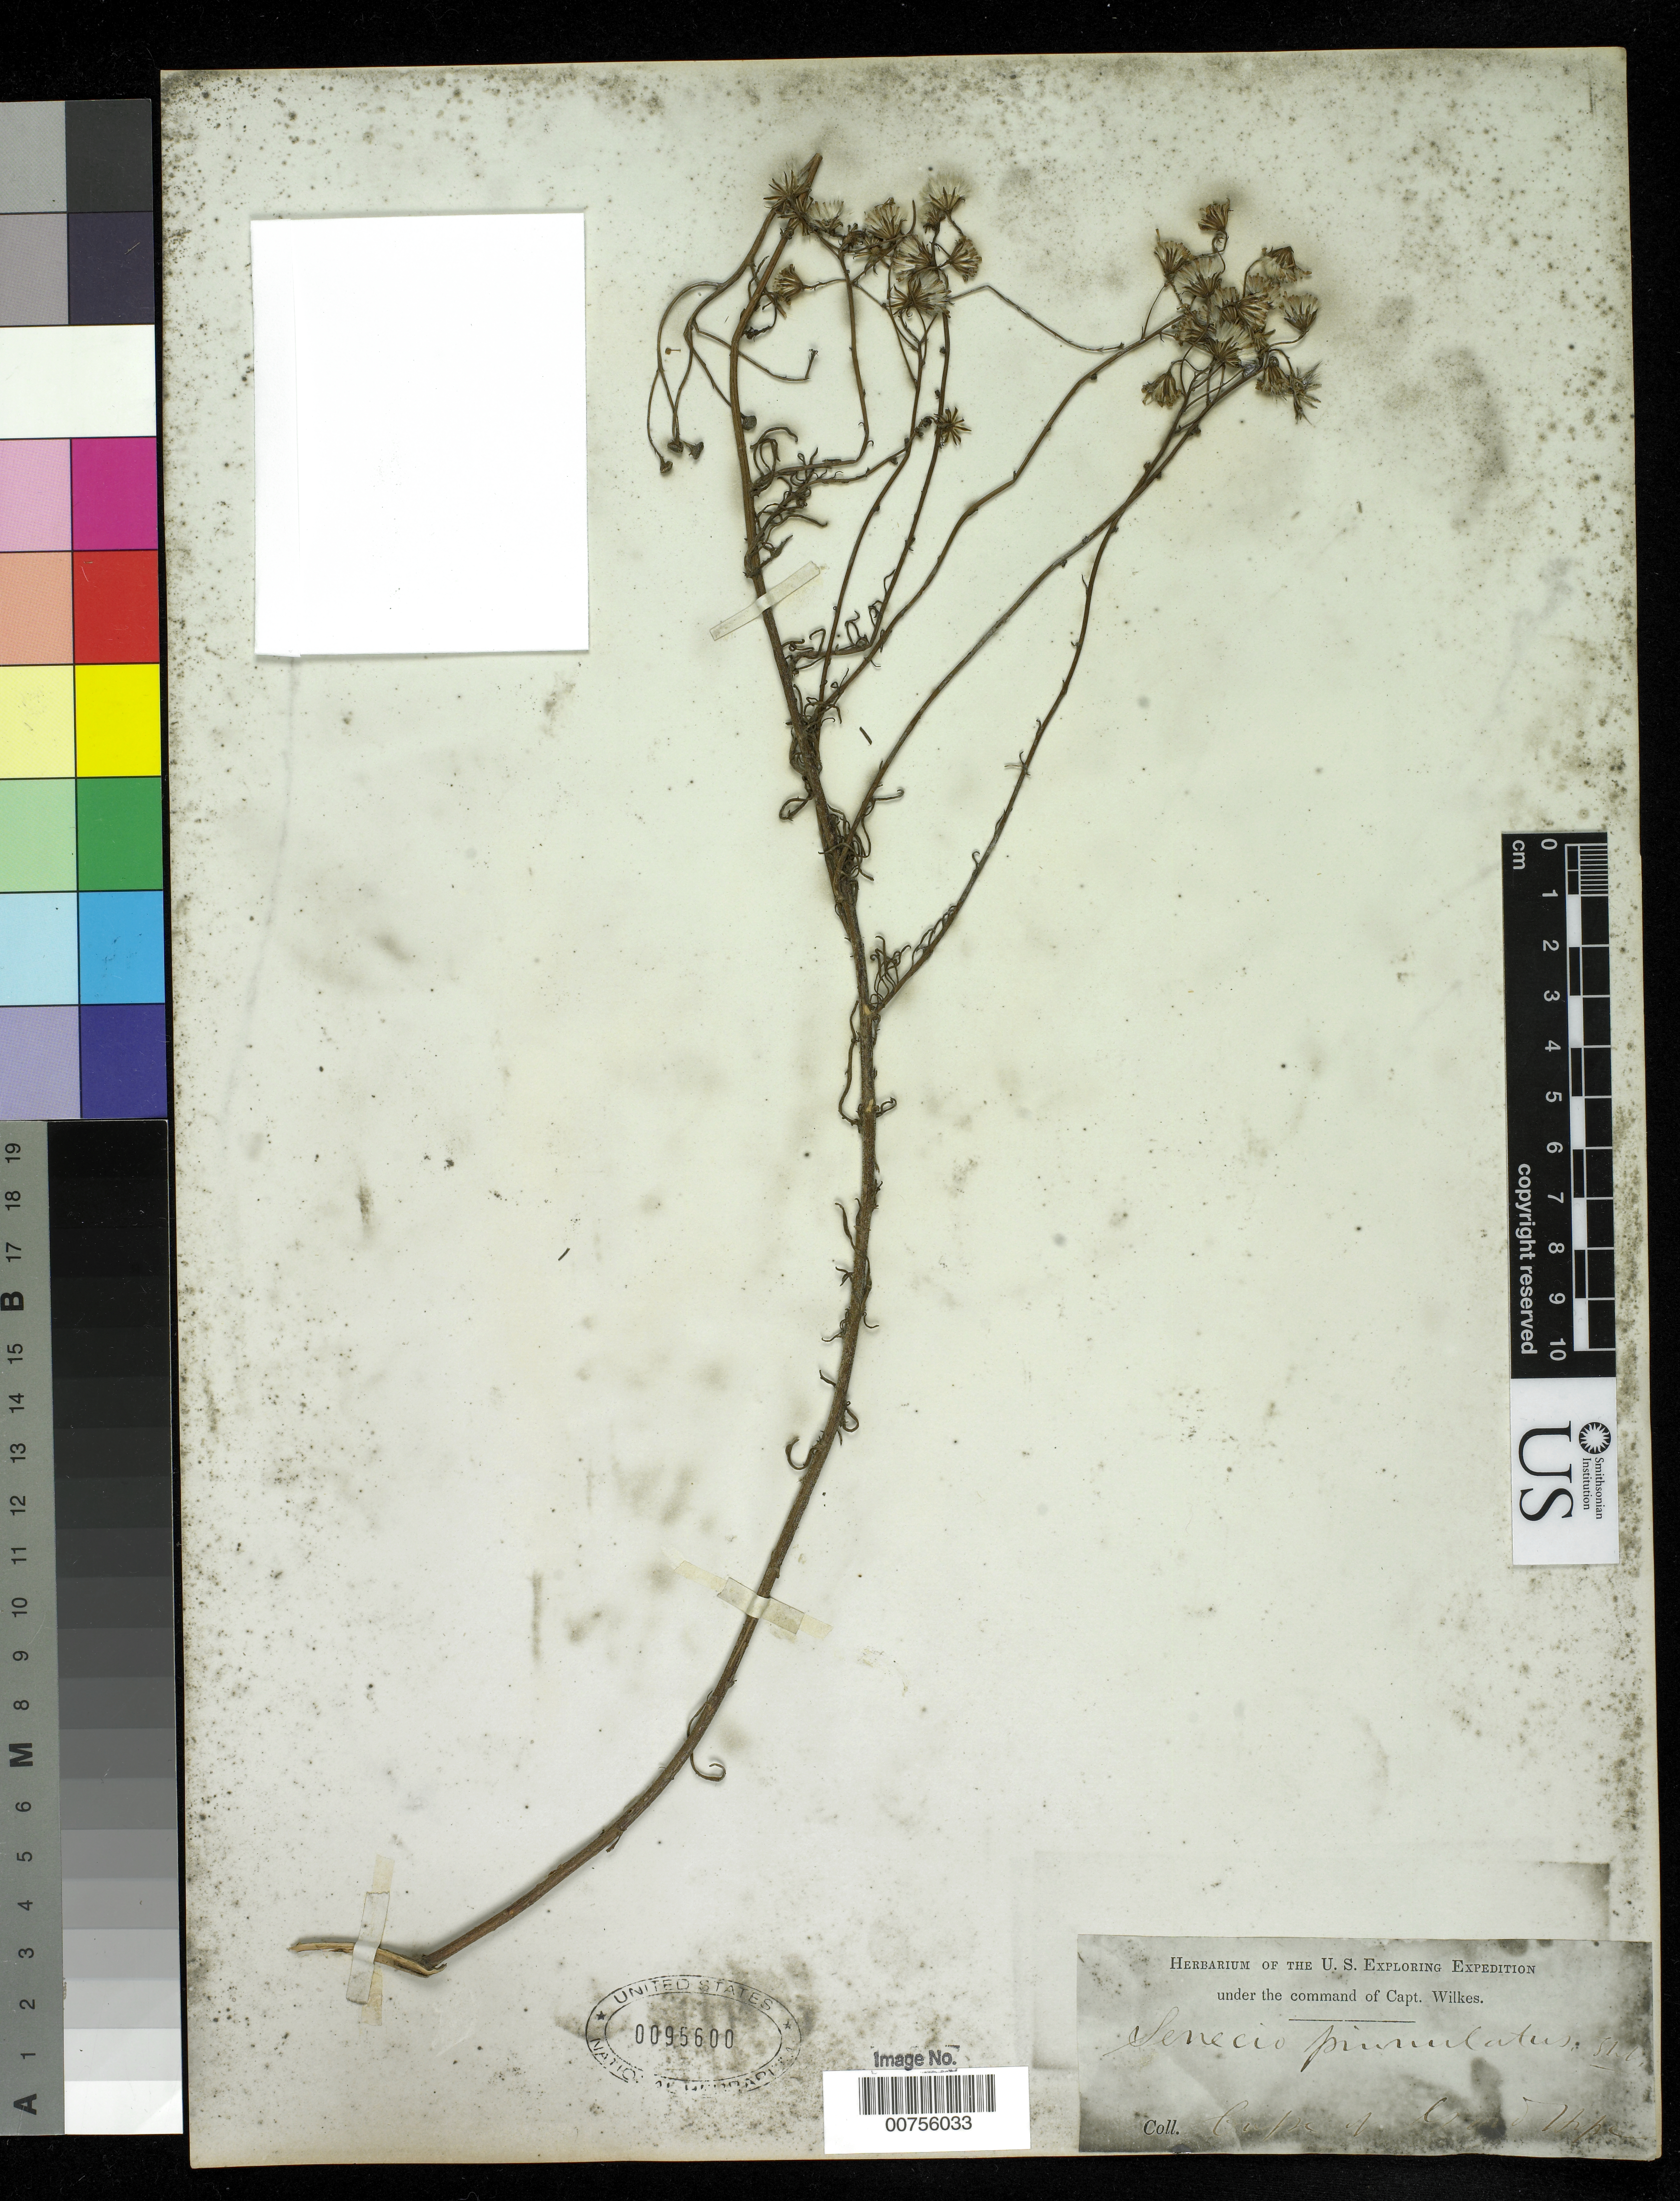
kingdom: Plantae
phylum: Tracheophyta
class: Magnoliopsida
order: Asterales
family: Asteraceae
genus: Senecio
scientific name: Senecio pinnulatus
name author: Thunb.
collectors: Wilkes Explor. Exped.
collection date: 1838/1842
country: South Africa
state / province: Western Cape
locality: Cape of Good Hope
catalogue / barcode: US 95600